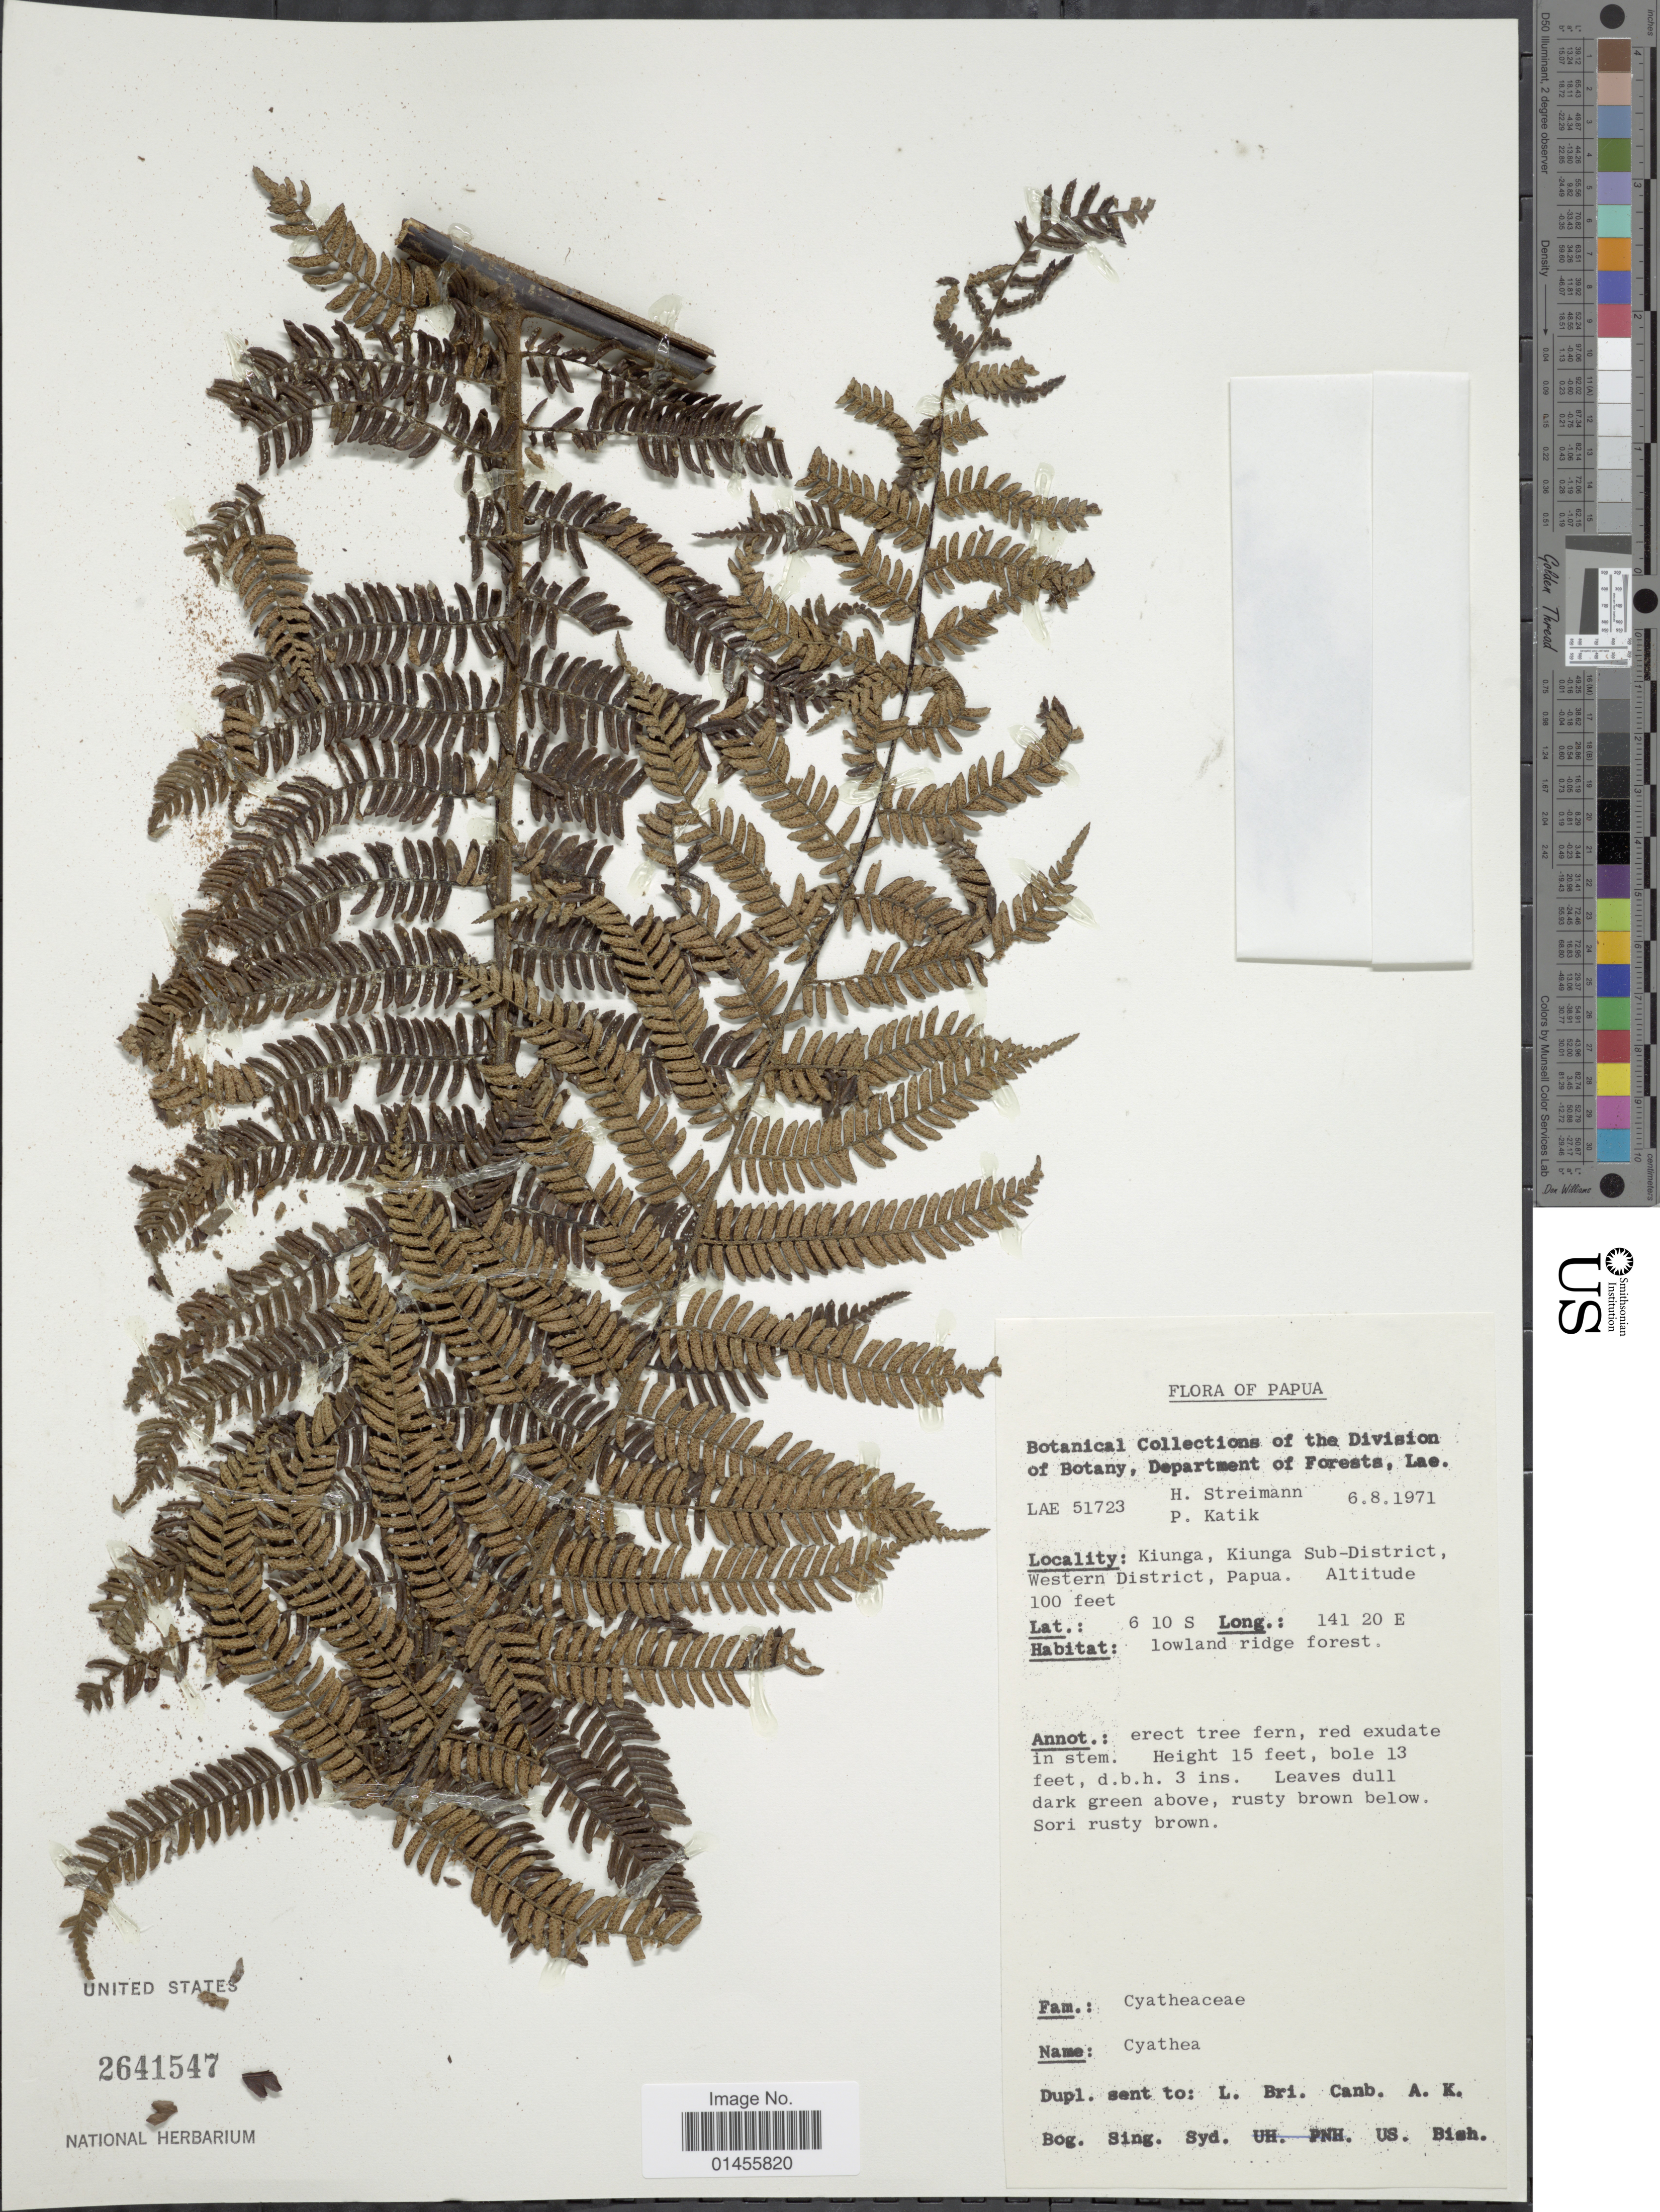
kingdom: Plantae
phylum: Tracheophyta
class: Polypodiopsida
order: Cyatheales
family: Cyatheaceae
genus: Alsophila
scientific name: Alsophila sp.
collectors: H. Streimann & P. Katik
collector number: LAE 51723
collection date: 1971-08-06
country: Papua New Guinea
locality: Kiunga, Kiunga Sub-District, Western District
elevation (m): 30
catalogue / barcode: US 2641547